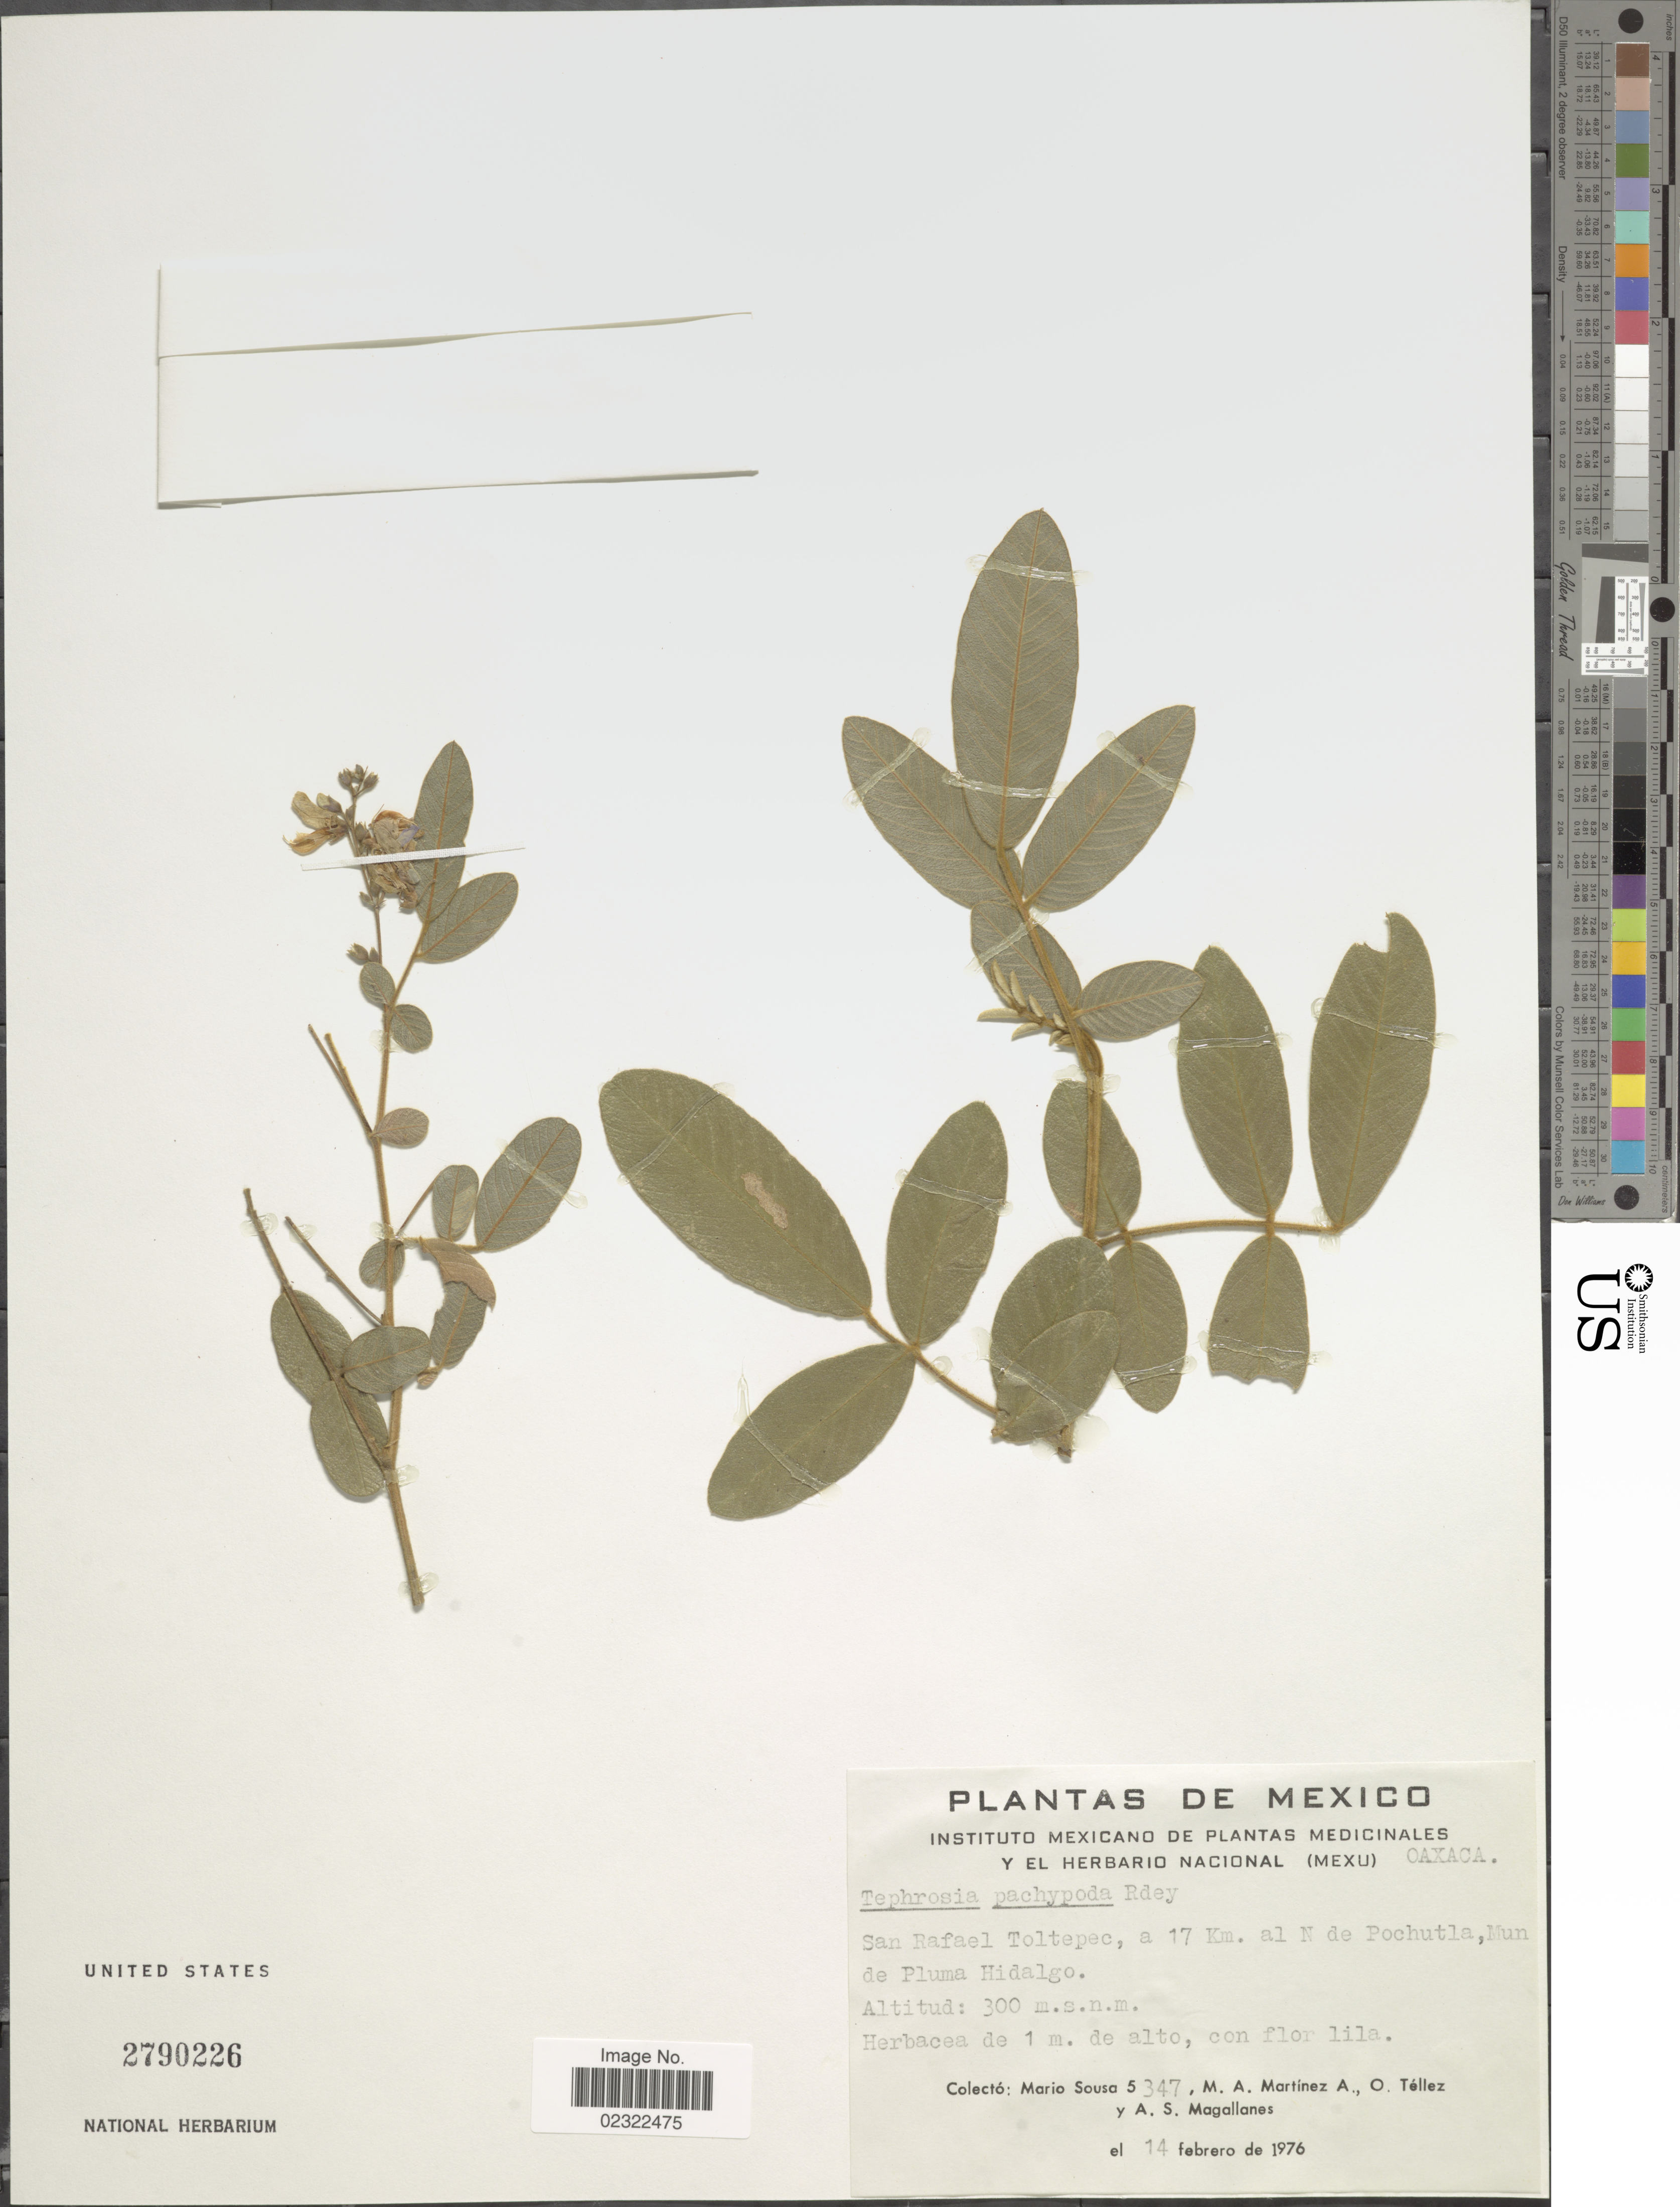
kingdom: Plantae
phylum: Tracheophyta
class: Magnoliopsida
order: Fabales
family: Fabaceae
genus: Tephrosia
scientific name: Tephrosia pachypoda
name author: L. Riley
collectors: M. Sousa S., M. A. Martinez, O. Tellez & A. Magallanes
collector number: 5347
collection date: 1976-02-14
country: Mexico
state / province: Oaxaca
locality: San Rafael Toltepec, a 17 Km al N de Pochutla, Mun de Pluma Hidalgo.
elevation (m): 300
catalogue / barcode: US 2790226